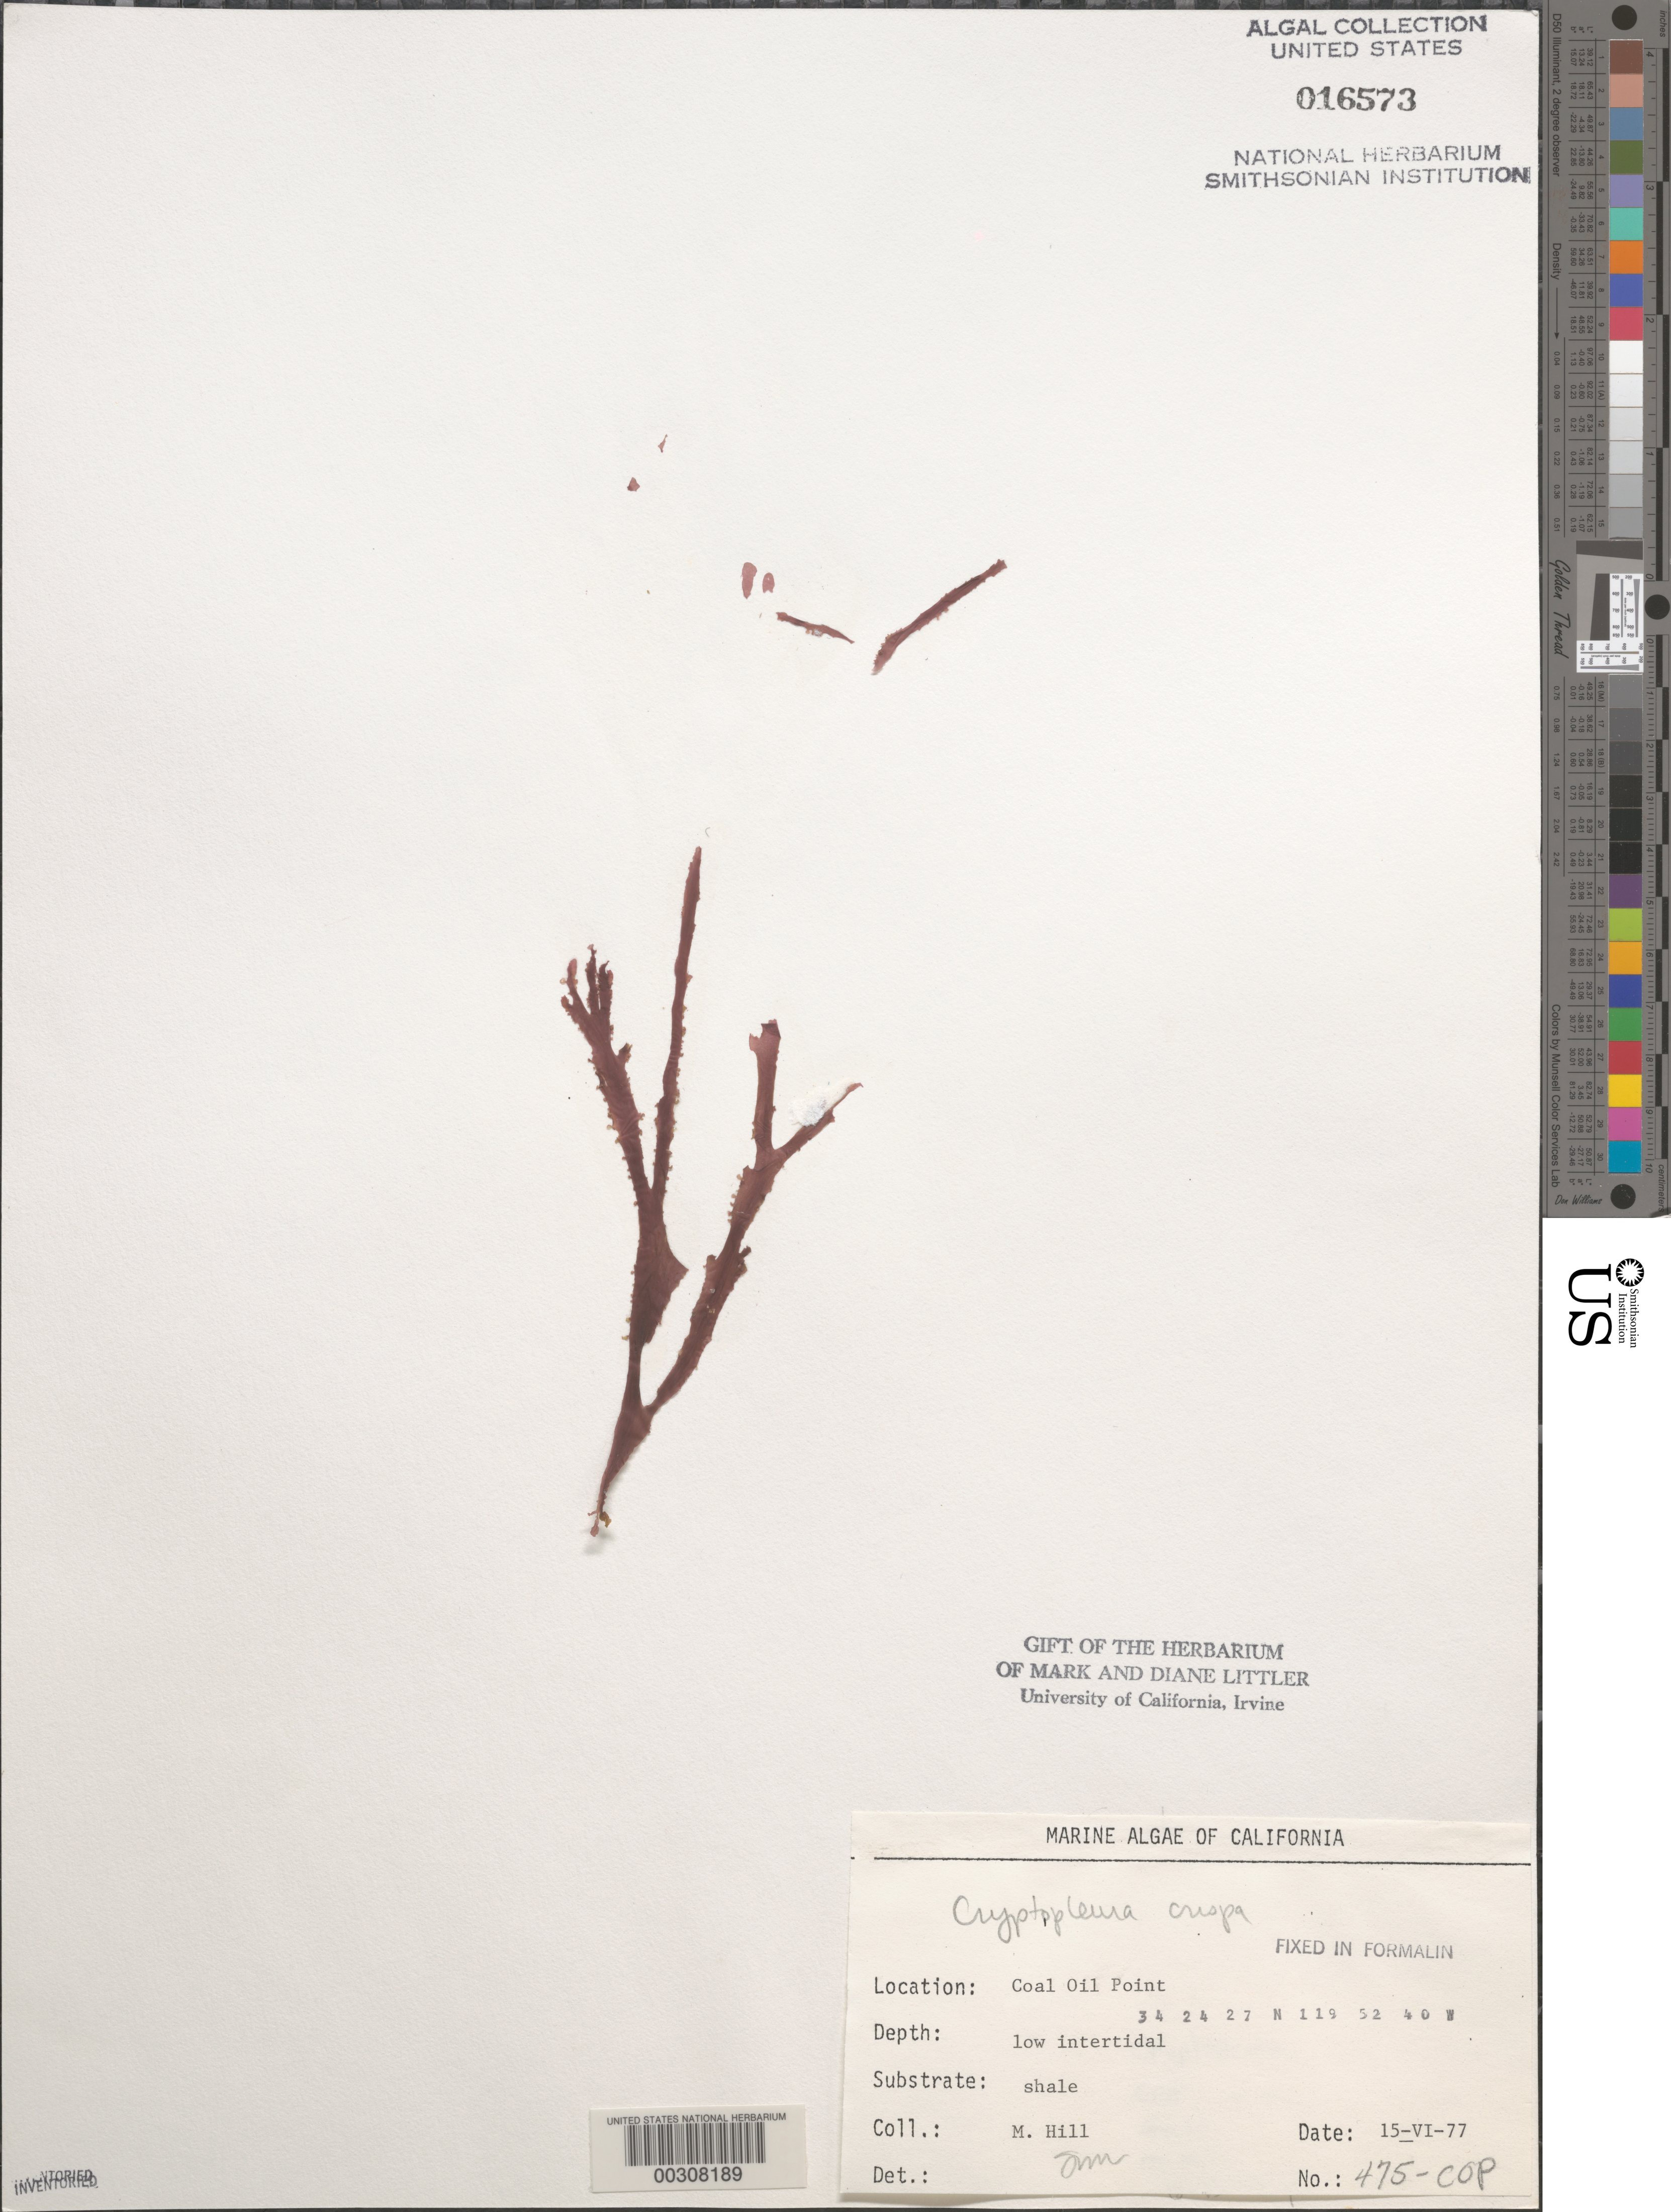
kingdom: Plantae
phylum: Rhodophyta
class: Florideophyceae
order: Ceramiales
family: Delesseriaceae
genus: Cryptopleura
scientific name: Cryptopleura crispa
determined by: Murray, S. N.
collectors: M. Hill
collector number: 475-cop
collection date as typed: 15 Jun 1977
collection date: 1977-06-15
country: United States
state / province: California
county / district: Santa Barbara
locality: Coal Oil Point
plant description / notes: BLM-SOCALBIGHT Rocky Intertidal Survey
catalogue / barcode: US 16573